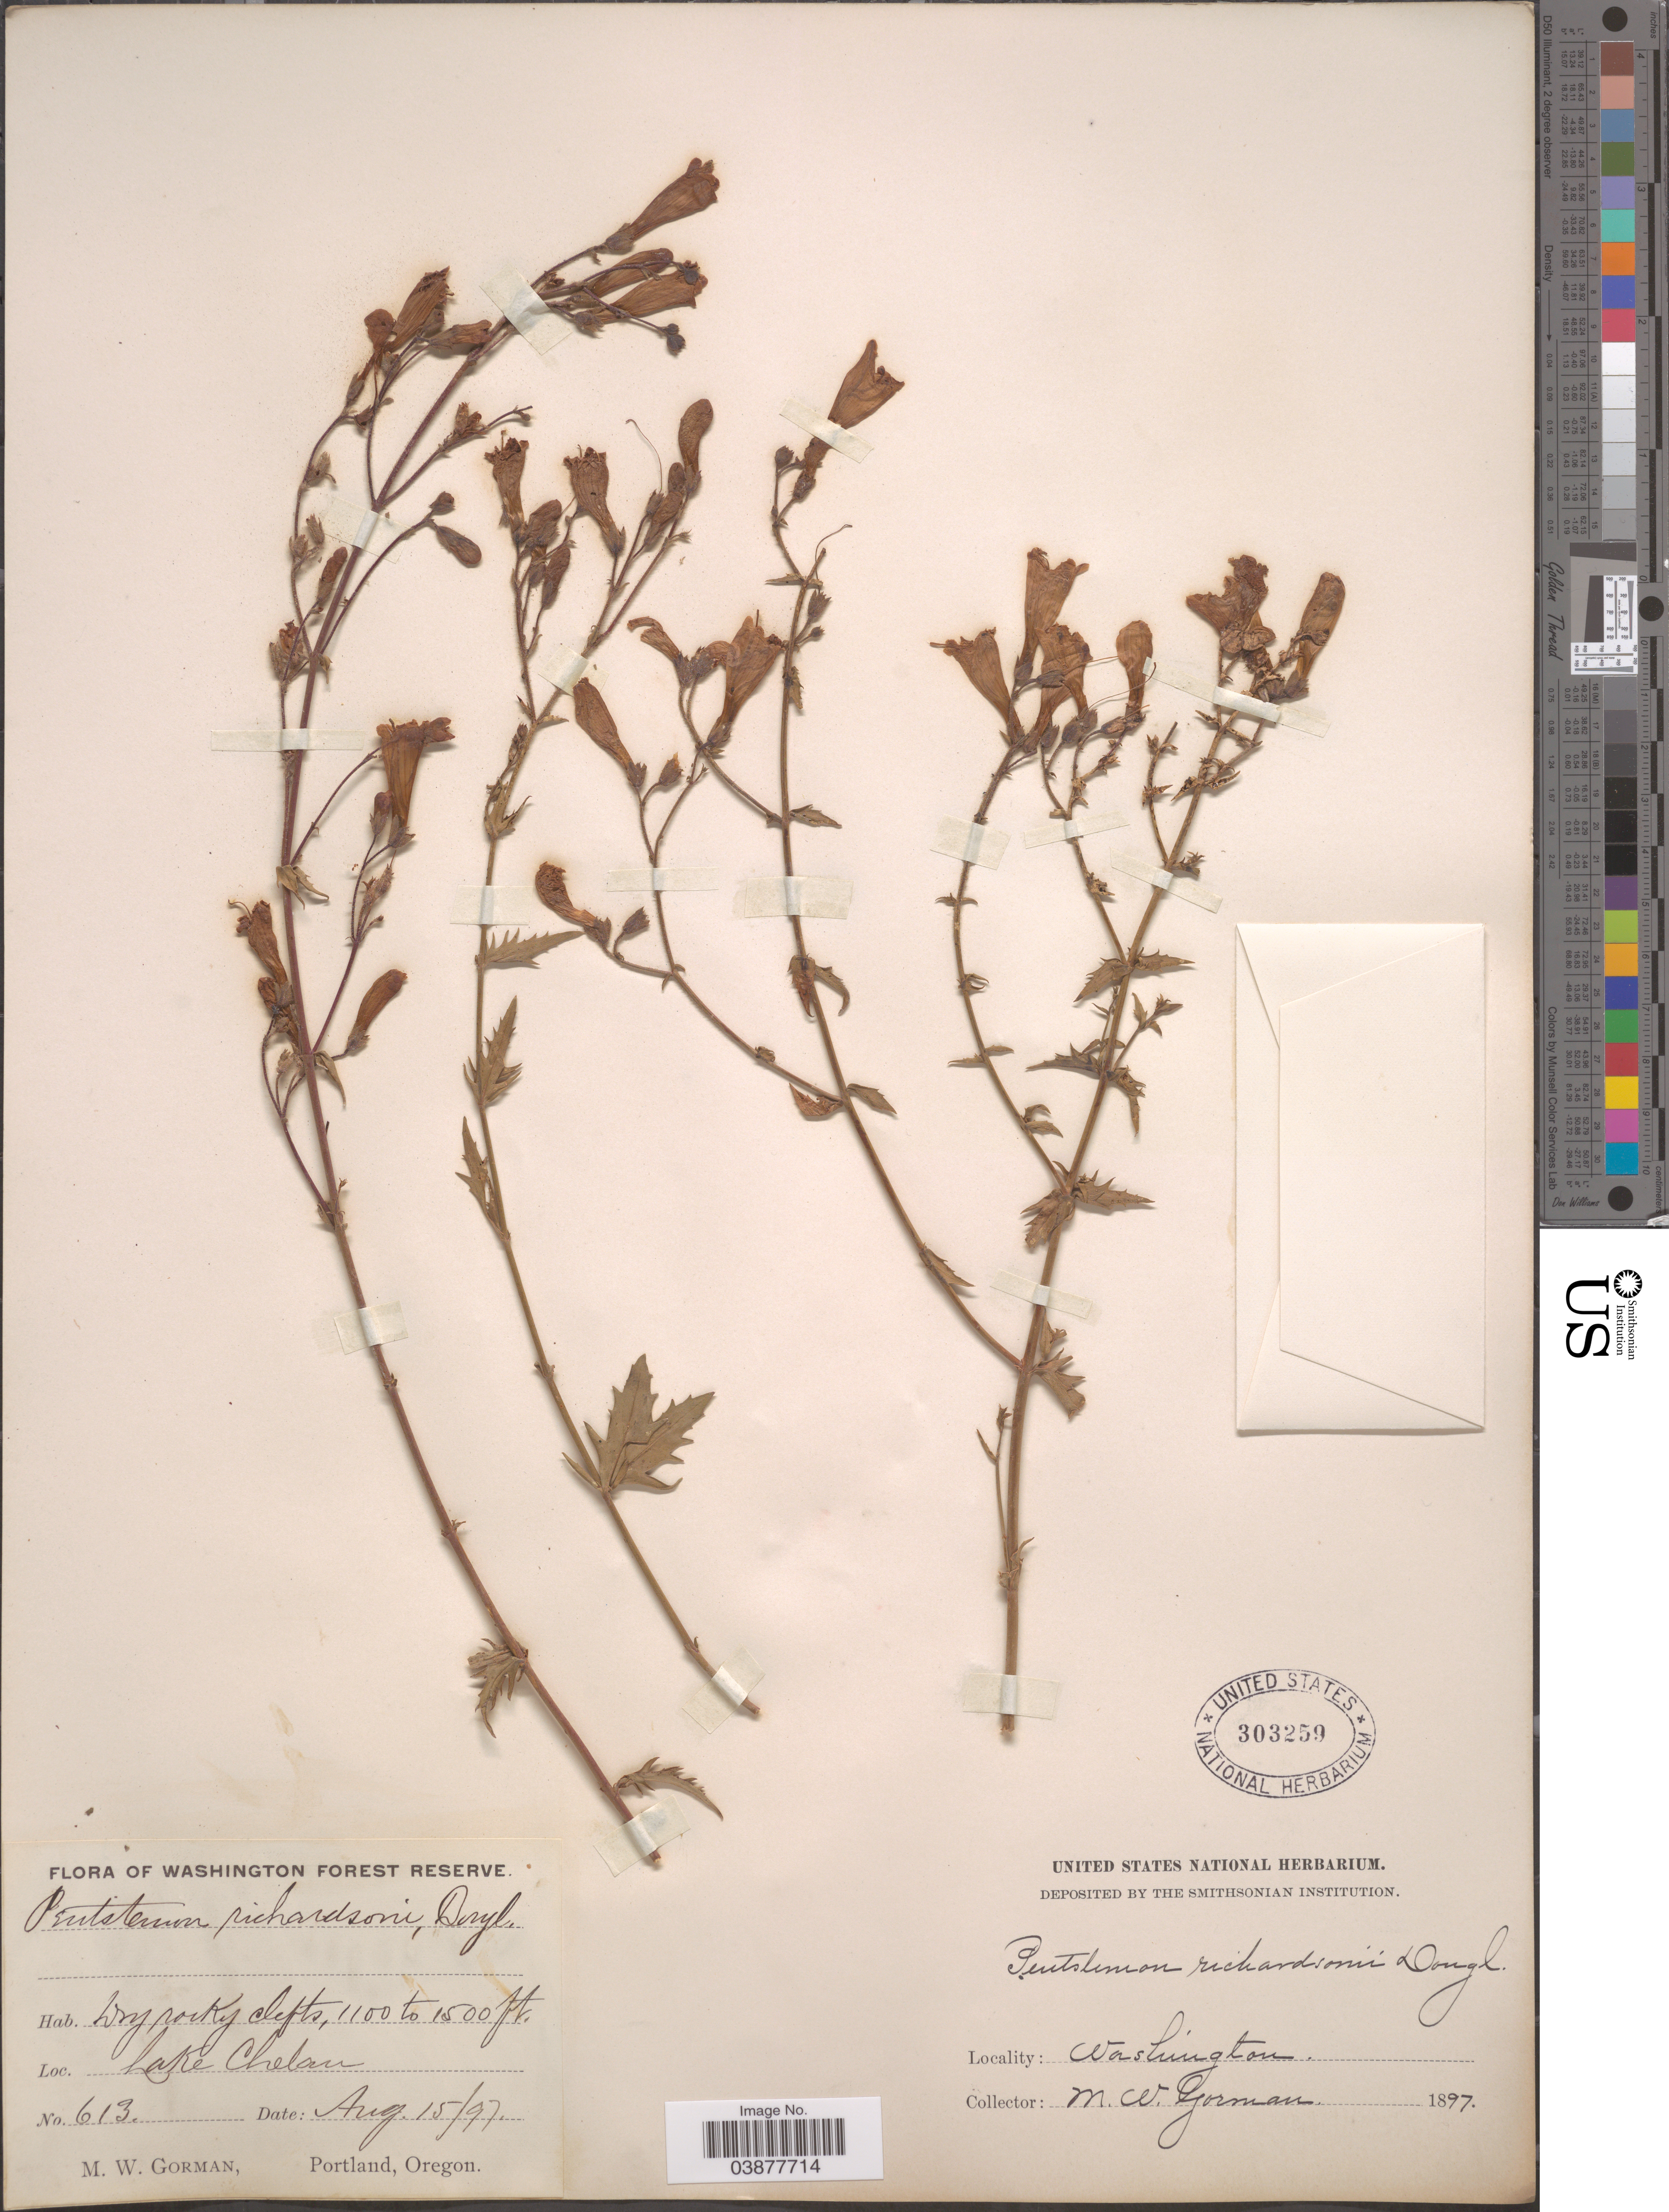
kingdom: Plantae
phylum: Tracheophyta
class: Magnoliopsida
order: Lamiales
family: Plantaginaceae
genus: Penstemon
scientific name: Penstemon richardsonii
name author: Douglas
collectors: M. W. Gorman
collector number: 613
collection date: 1897-08-15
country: United States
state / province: Washington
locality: Washington Forest Reserve. Lake Chelan.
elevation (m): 335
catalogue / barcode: US 303259